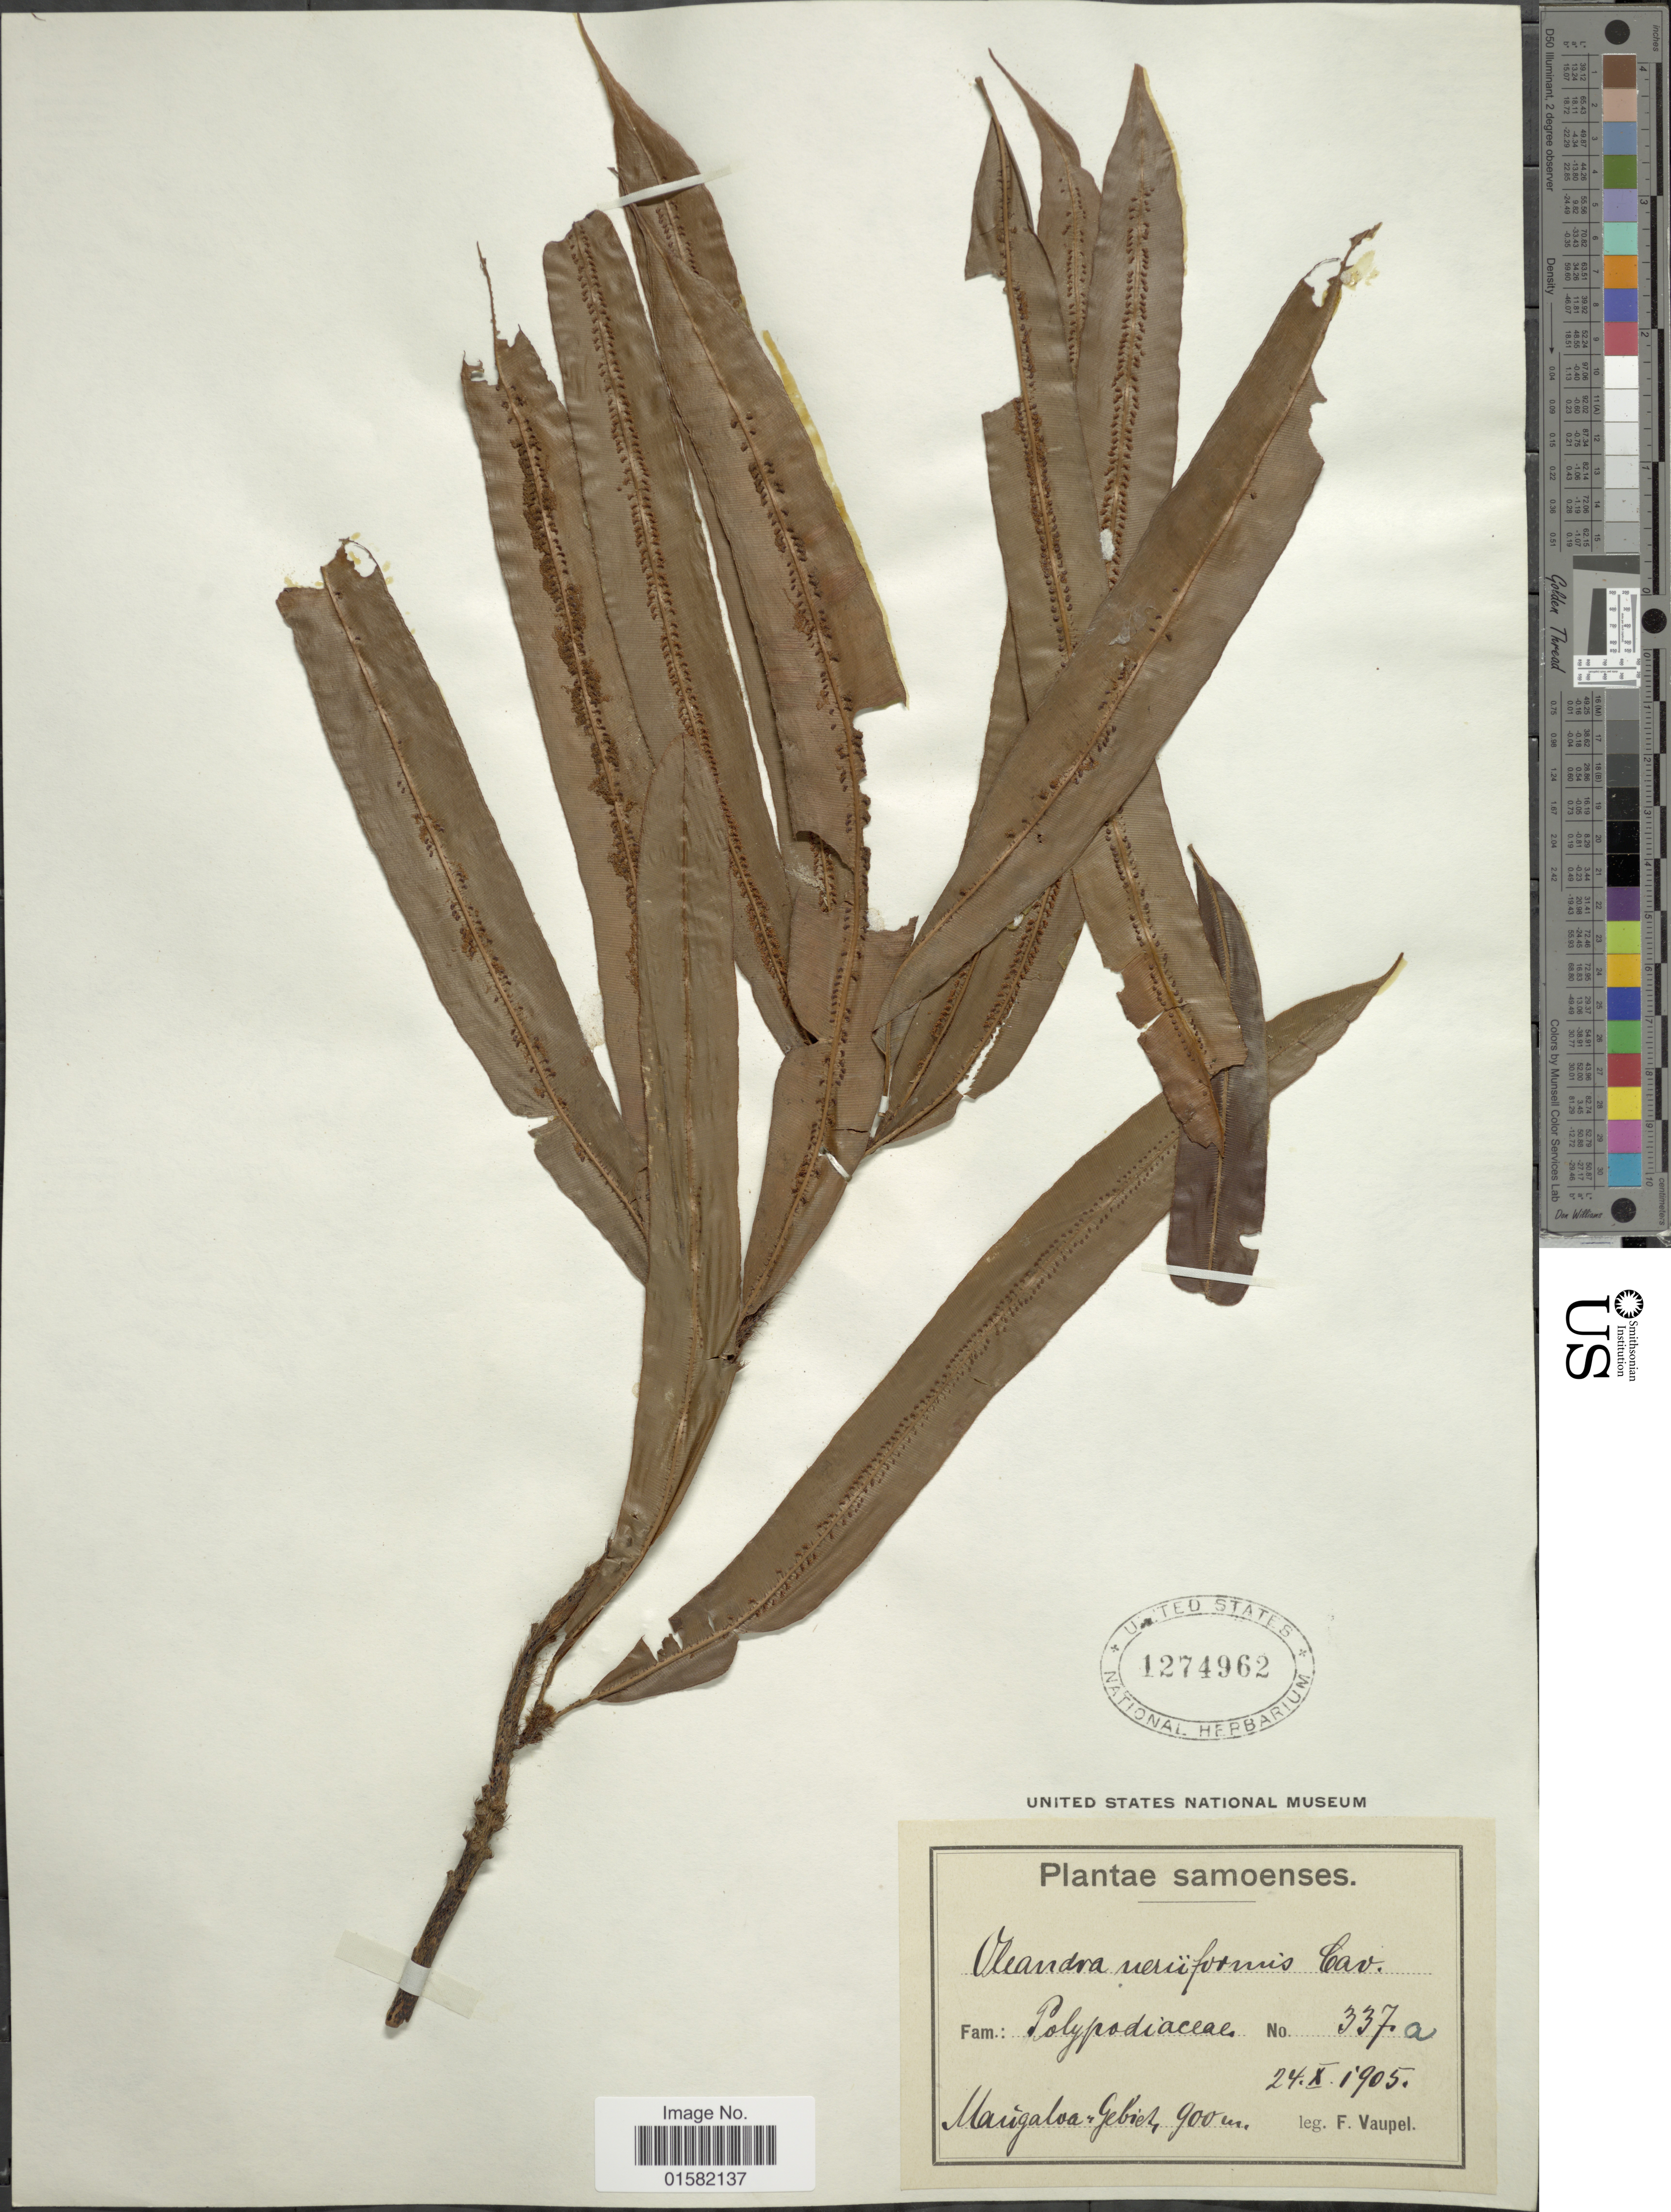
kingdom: Plantae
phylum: Tracheophyta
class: Polypodiopsida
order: Polypodiales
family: Oleandraceae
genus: Oleandra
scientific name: Oleandra neriiformis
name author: Cav.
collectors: F. Vaupel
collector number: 337a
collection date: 1905-10-24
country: Samoa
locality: Samoense, Marigalva Gebriet. [interpreted]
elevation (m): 900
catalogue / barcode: US 1274962